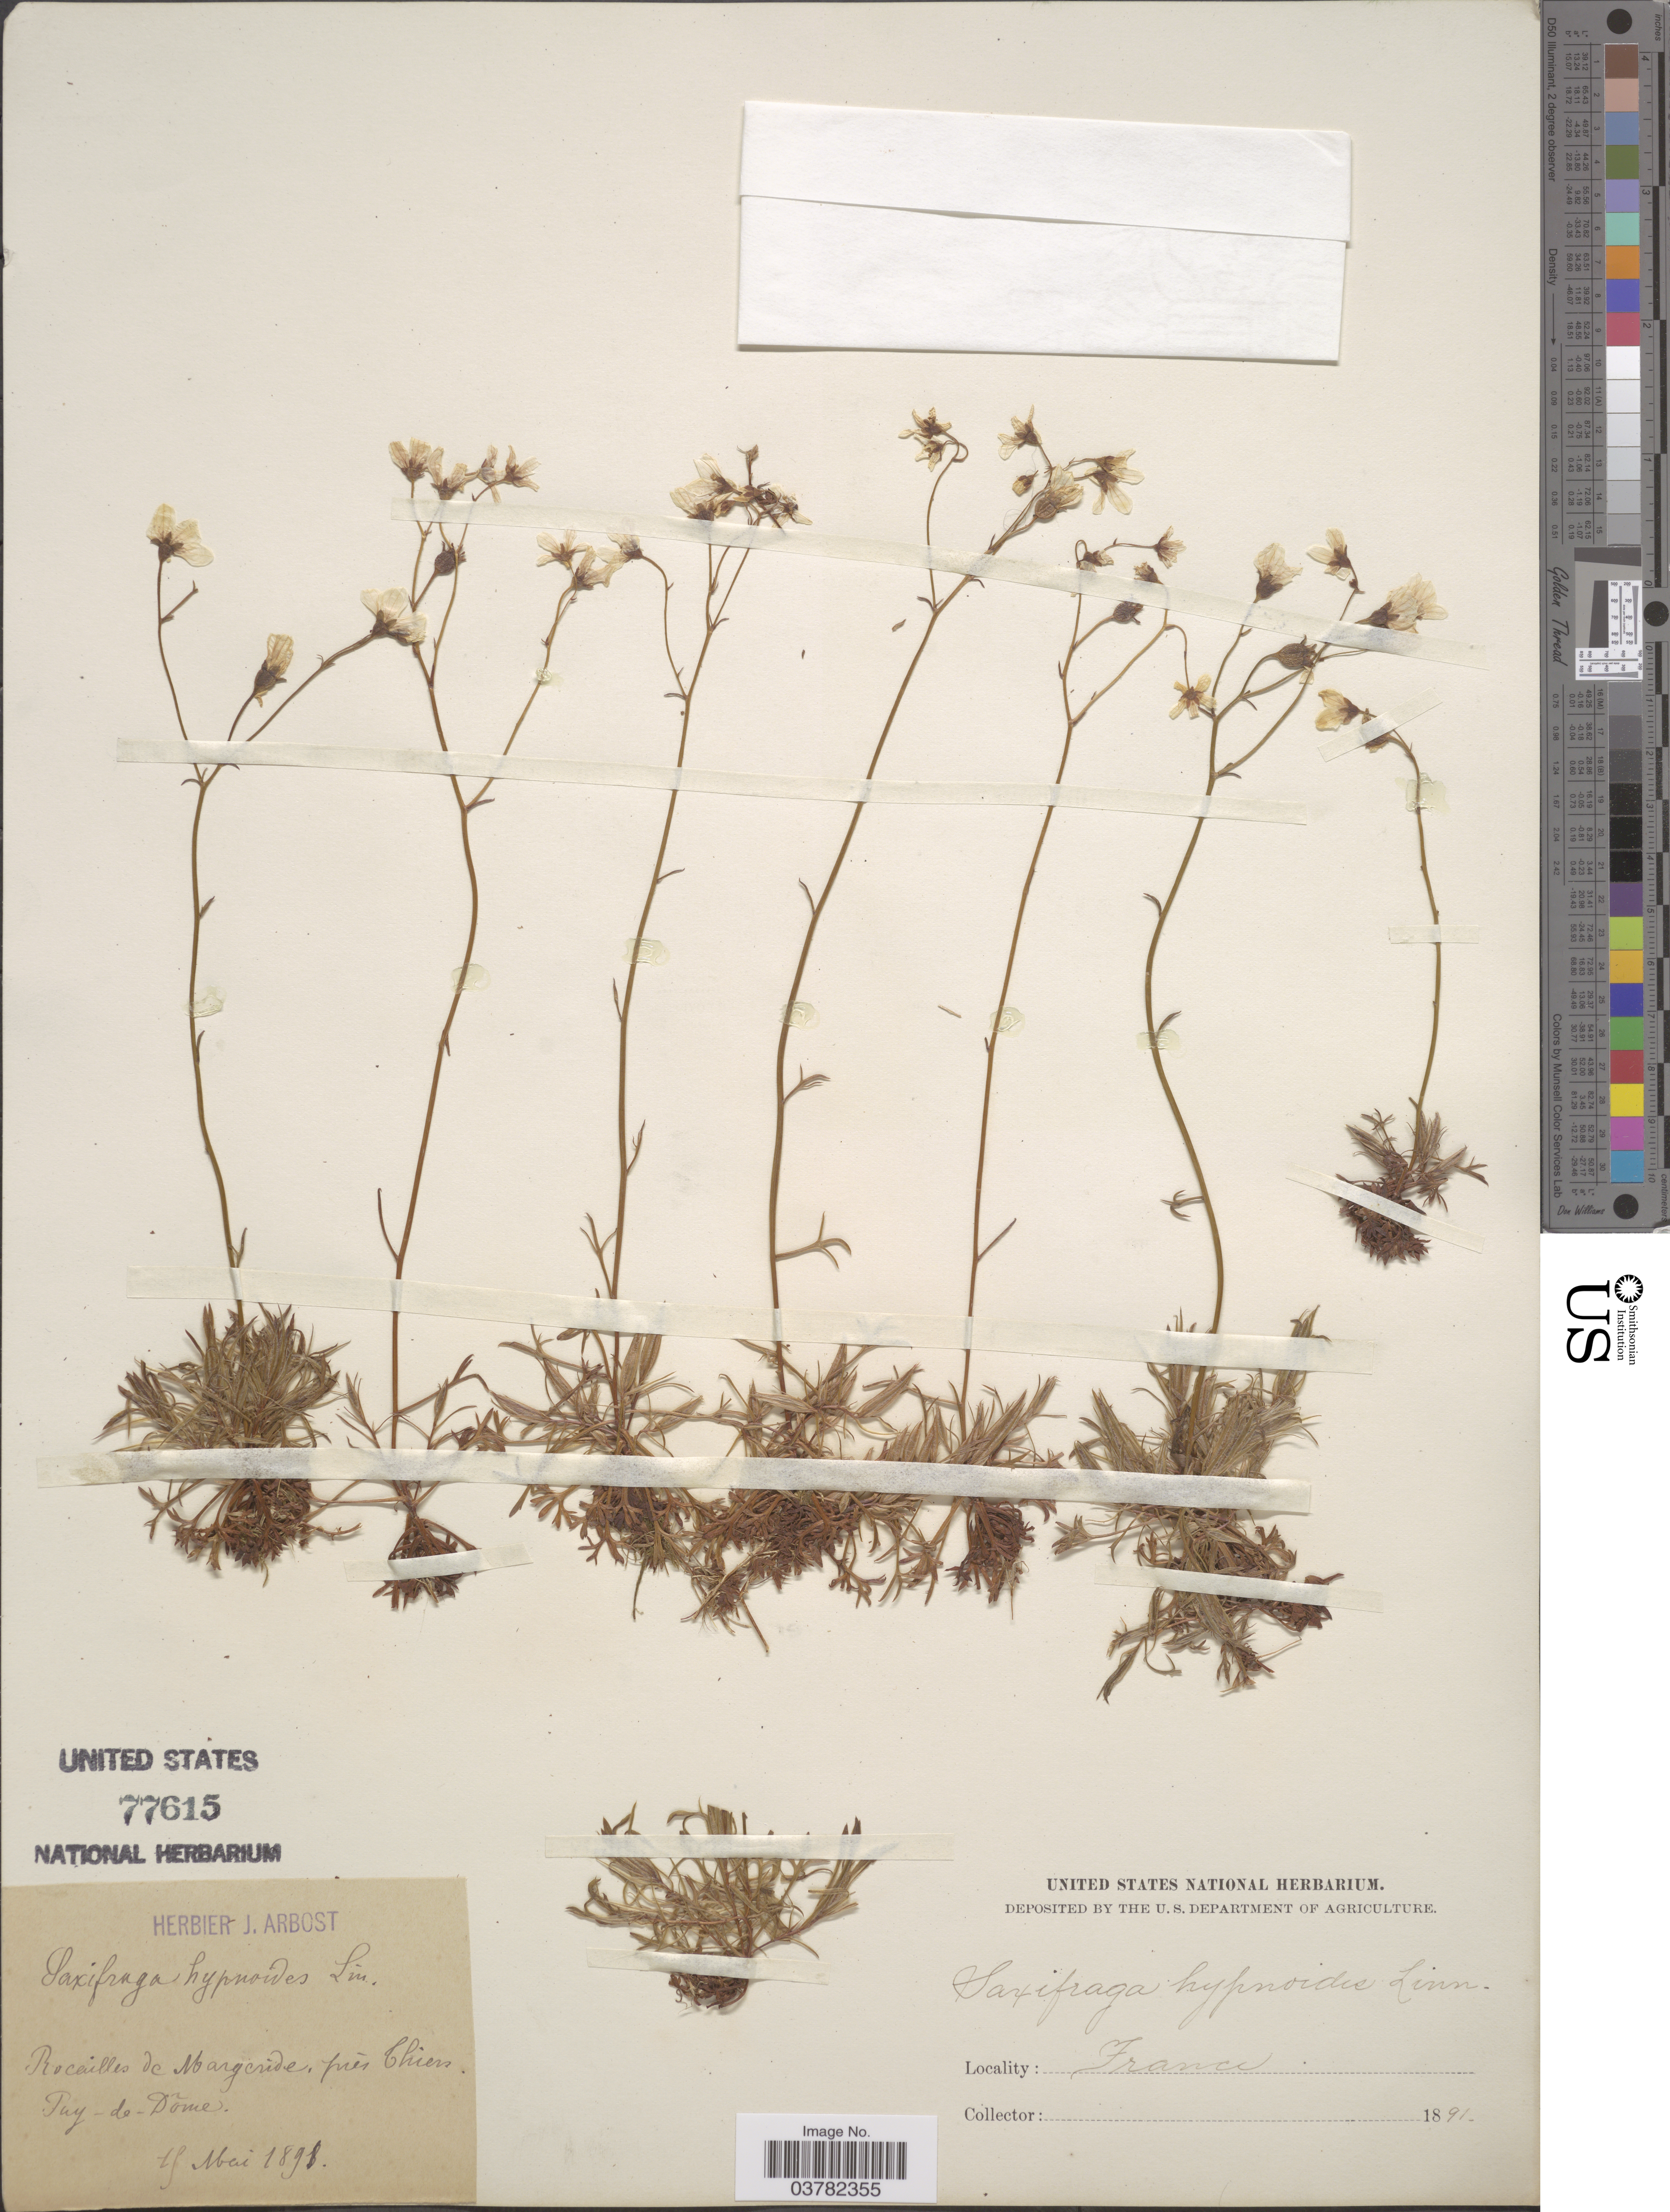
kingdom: Plantae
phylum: Tracheophyta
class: Magnoliopsida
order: Saxifragales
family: Saxifragaceae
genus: Saxifraga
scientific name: Saxifraga hypnoides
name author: L.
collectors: ex herb. J. Arbost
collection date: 1891-05-15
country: France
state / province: Auvergne-Rhône-Alpes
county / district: Puy-de-Dôme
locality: Rocailles de Margeride, près Chiers Puy-de-Dôme.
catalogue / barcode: US 77615